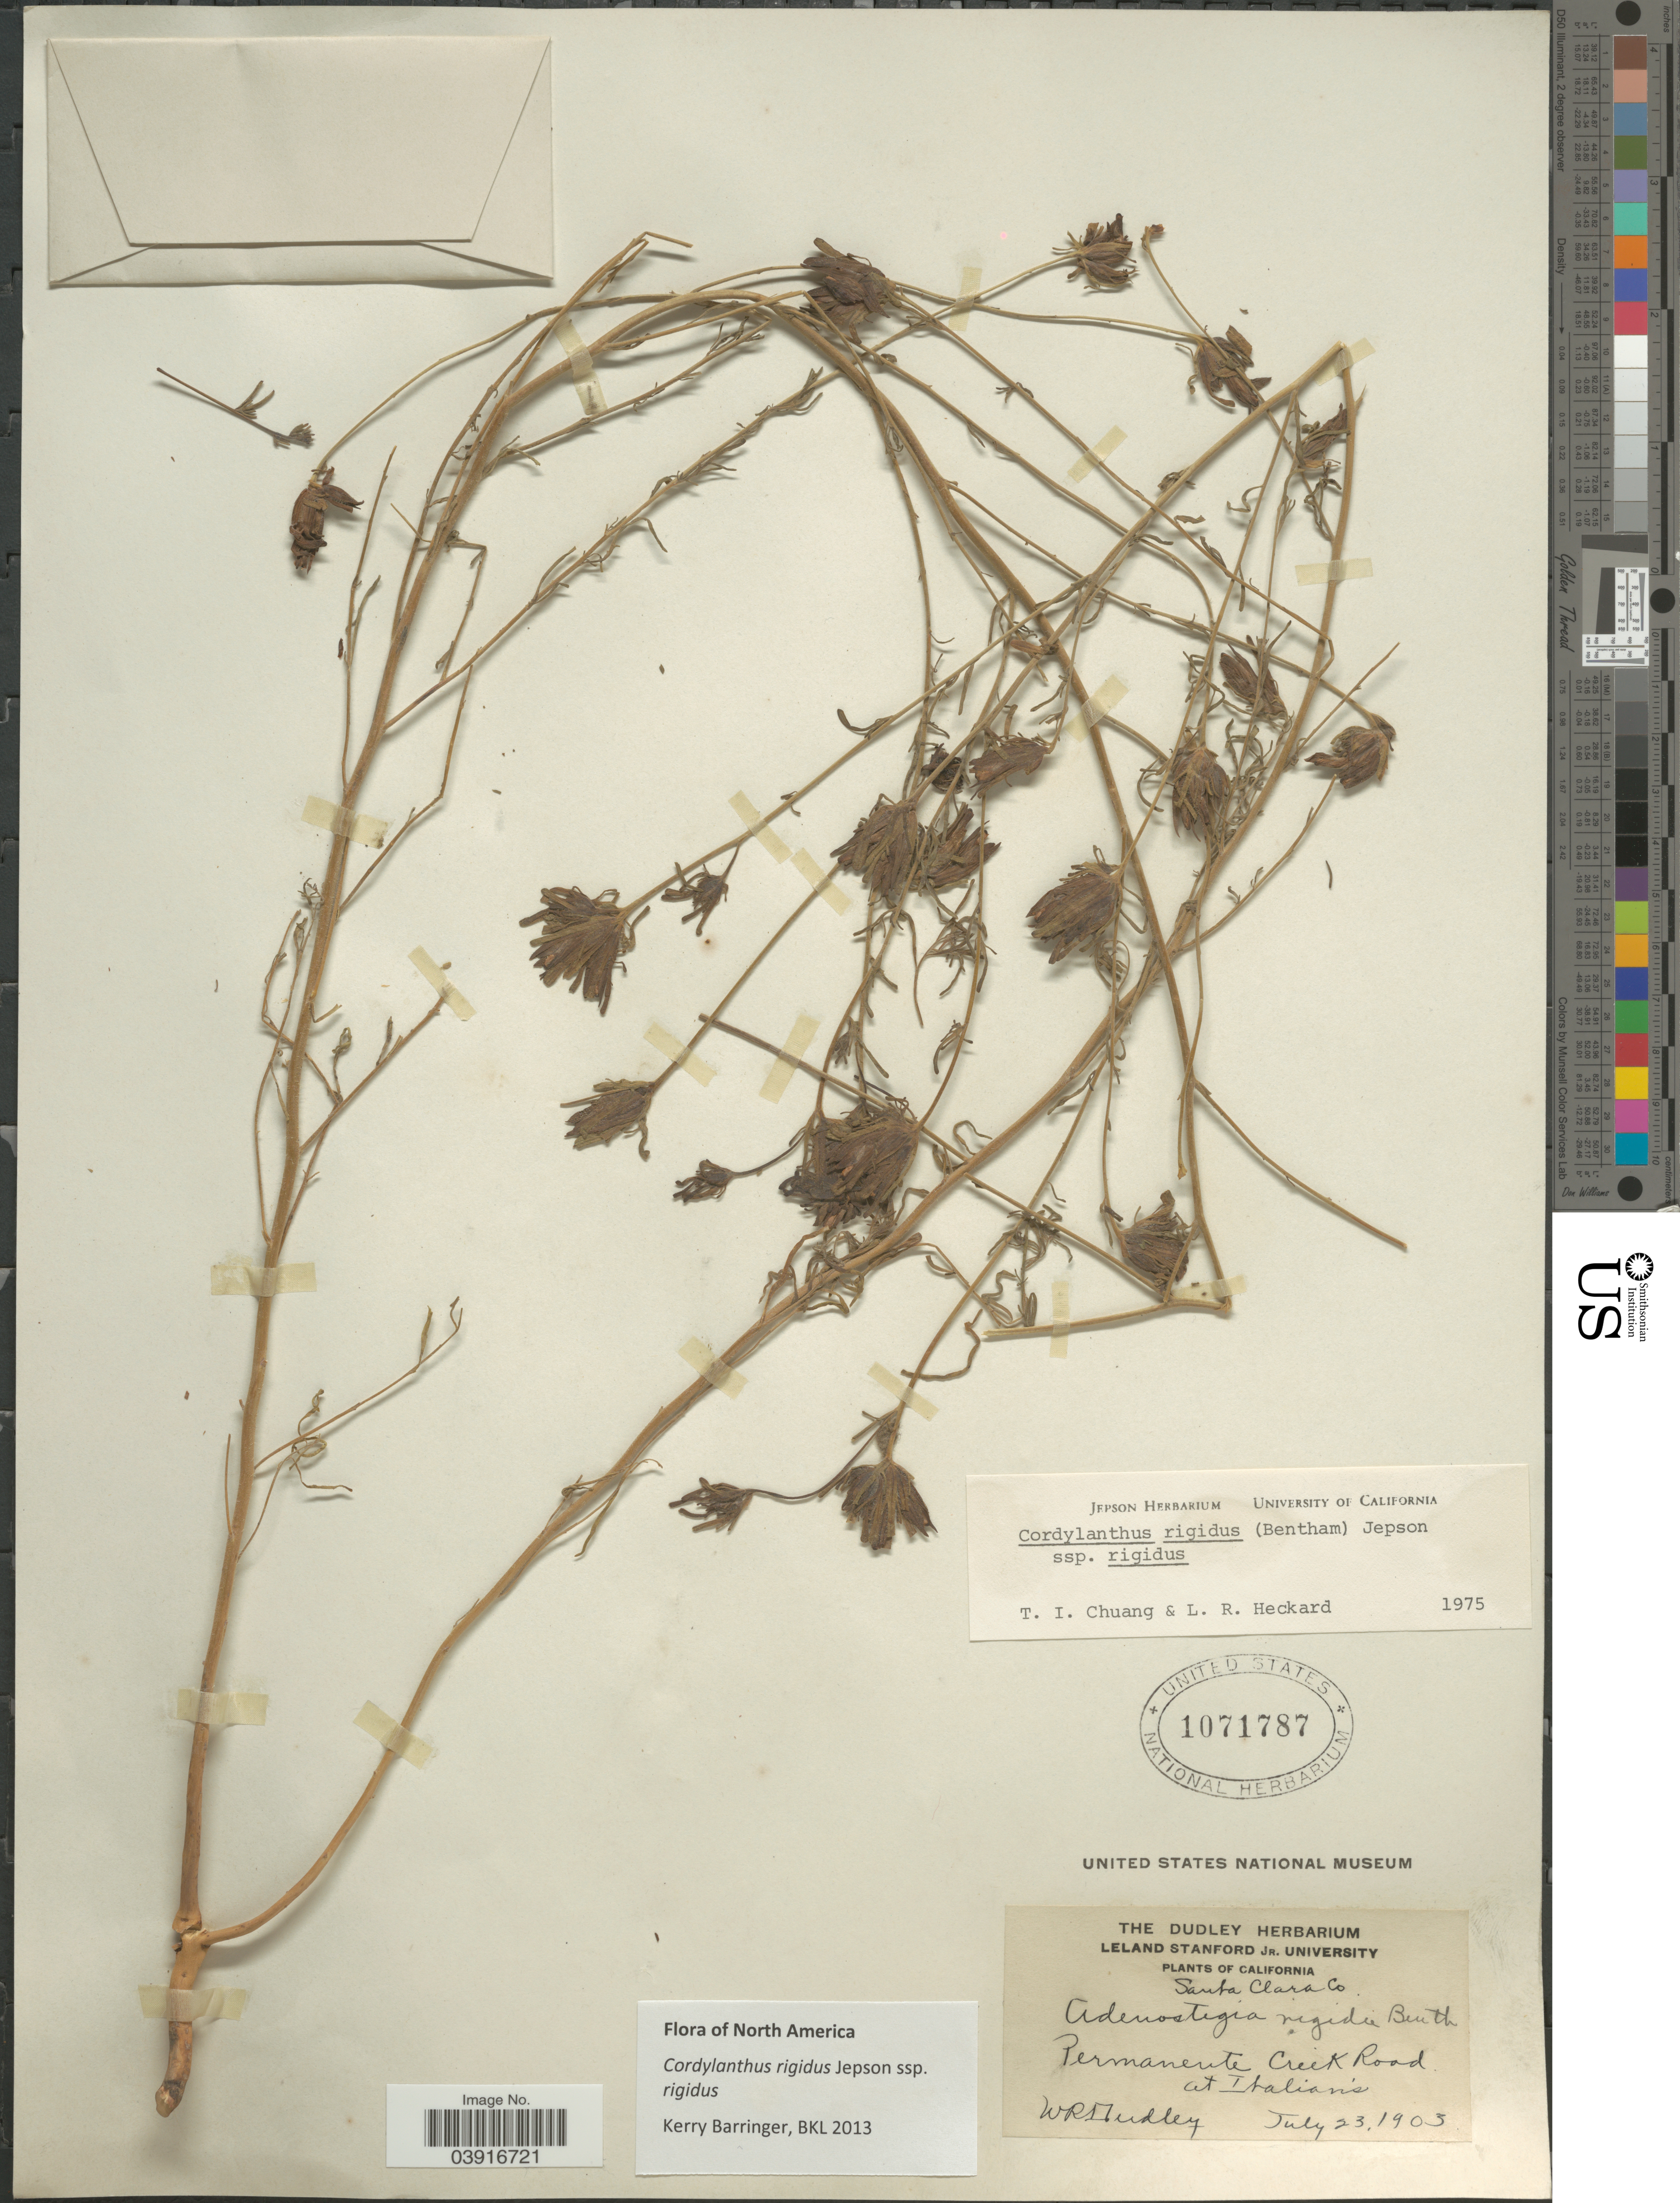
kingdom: Plantae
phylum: Tracheophyta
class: Magnoliopsida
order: Lamiales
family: Orobanchaceae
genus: Cordylanthus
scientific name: Cordylanthus rigidus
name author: (Benth.) Jeps.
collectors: W. Dudley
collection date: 1903-07-23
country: United States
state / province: California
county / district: Santa Clara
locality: Santa Clara Co. Permanente Creek Road At Italian's.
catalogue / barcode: US 1071787